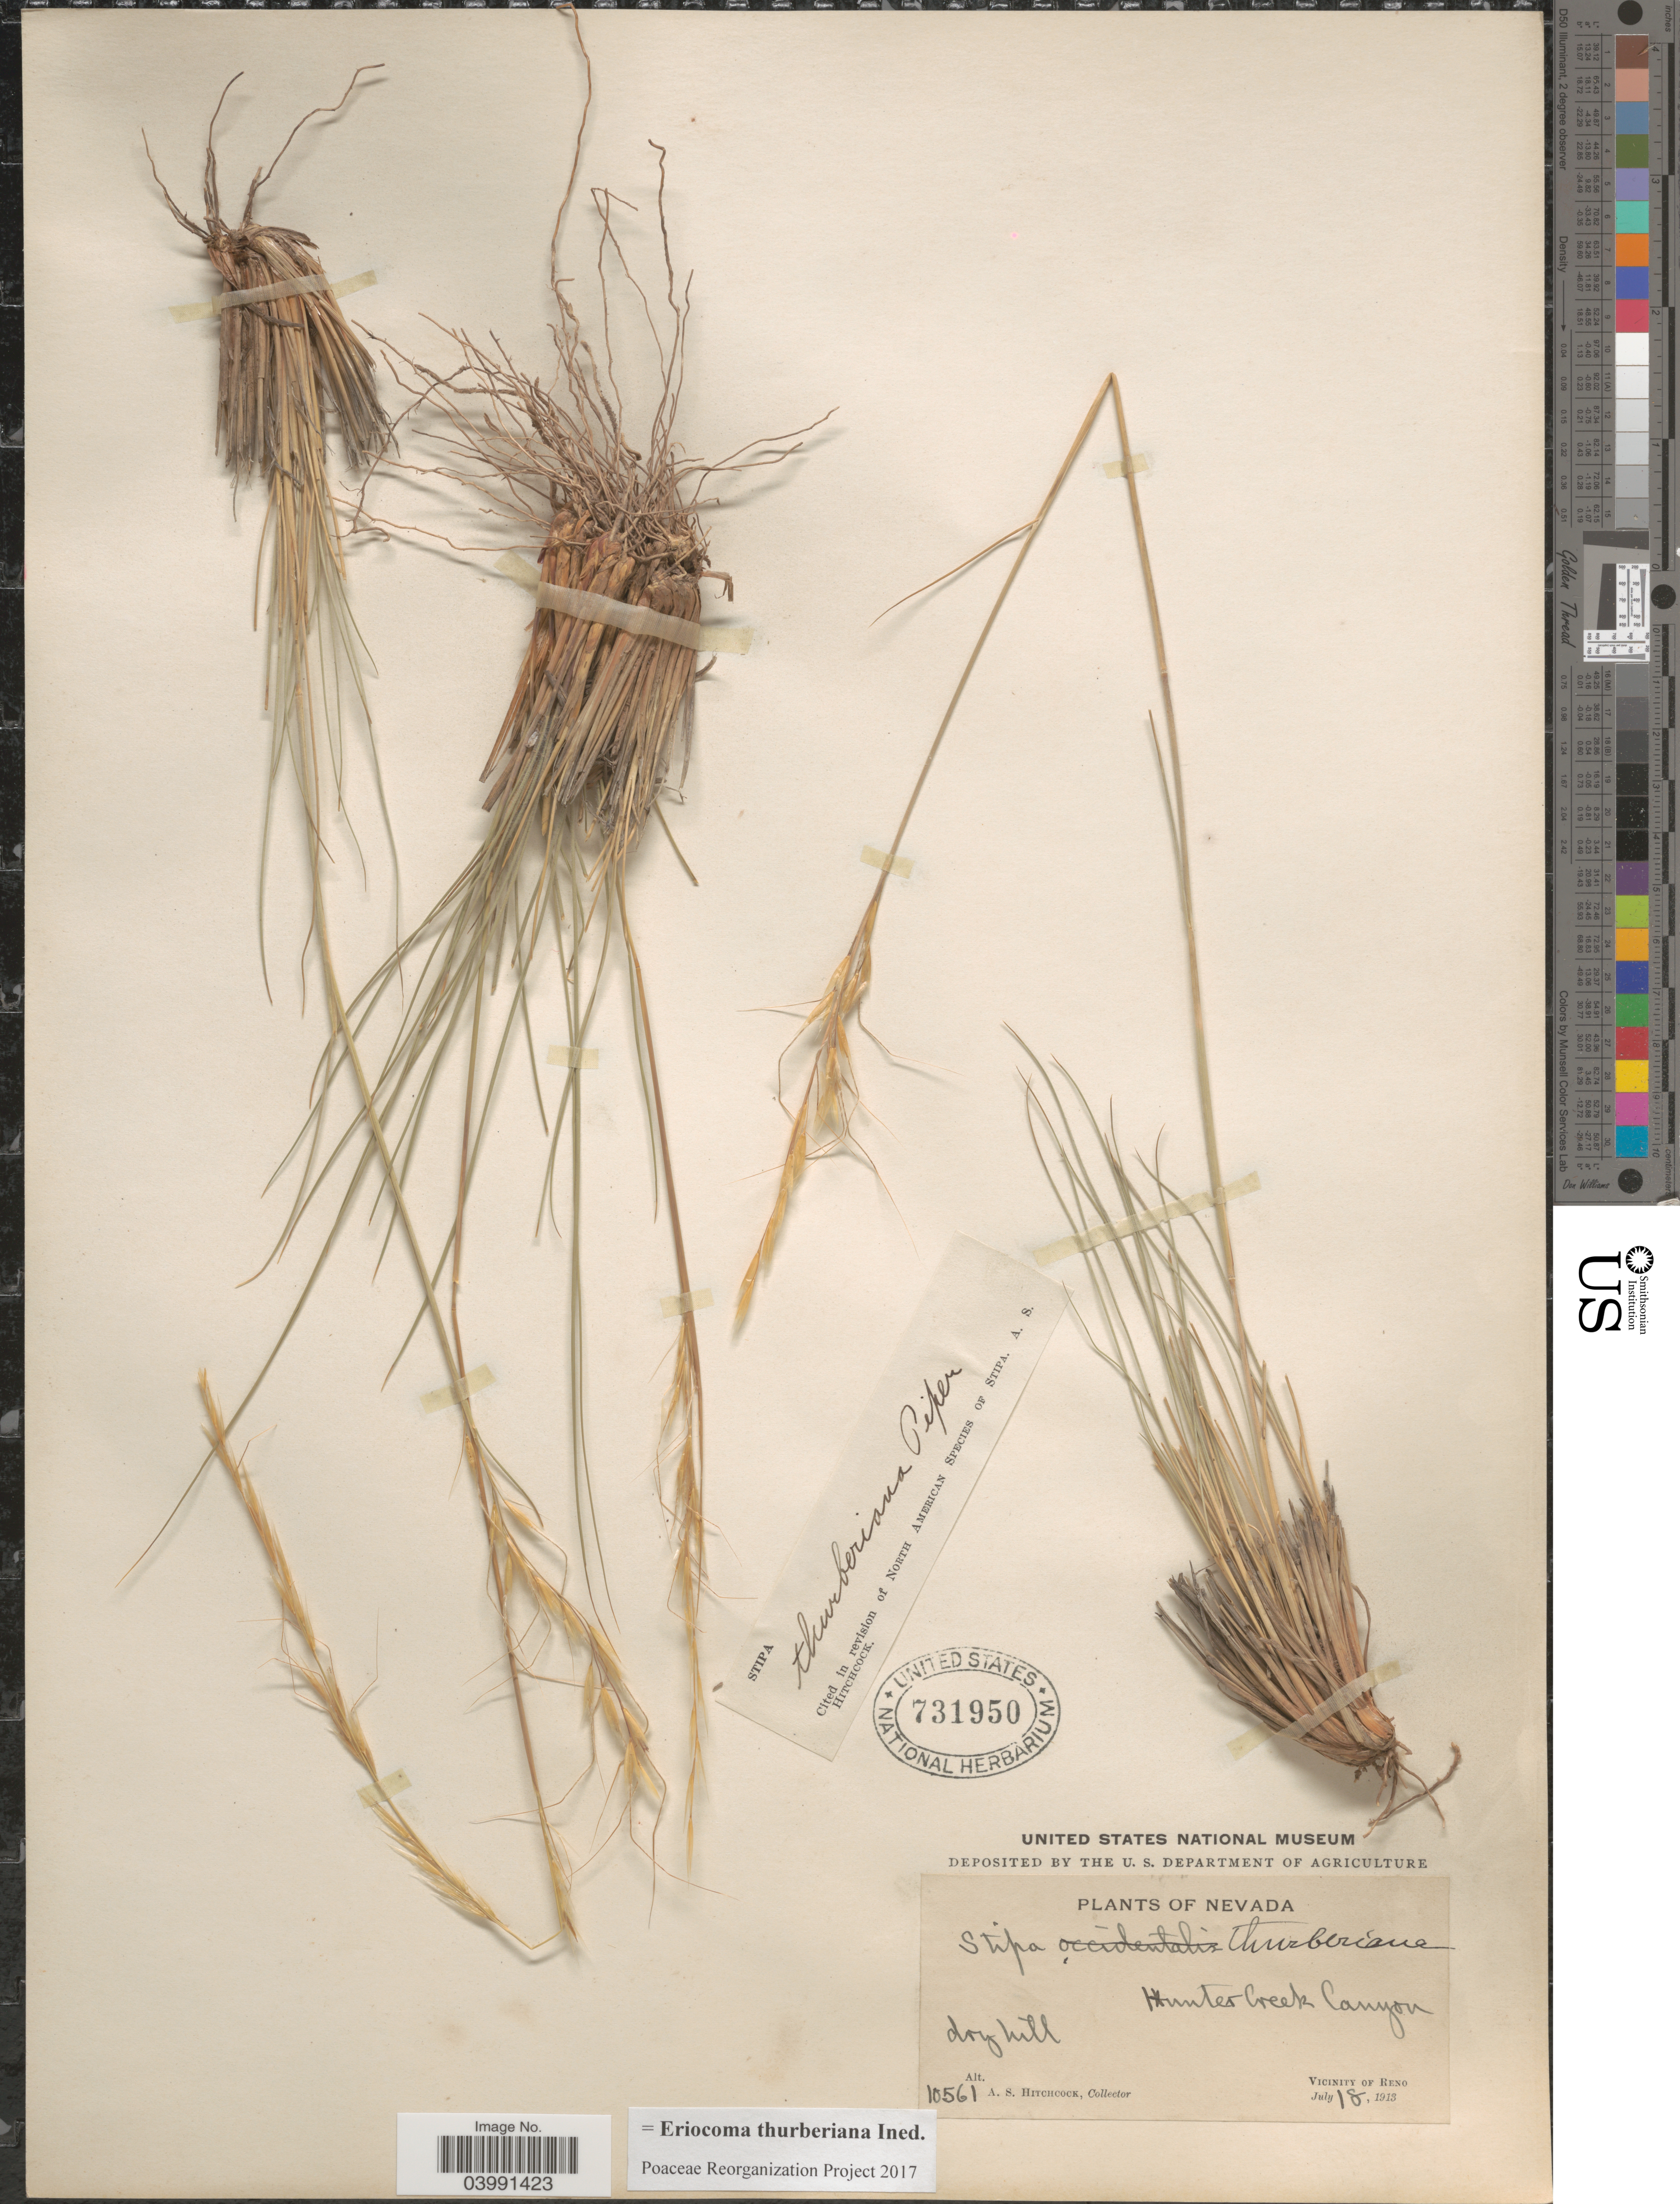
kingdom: Plantae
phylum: Tracheophyta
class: Liliopsida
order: Poales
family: Poaceae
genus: Eriocoma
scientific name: Eriocoma thurberiana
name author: (Piper) Romasch.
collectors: A. S. Hitchcock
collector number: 10561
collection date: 1913-07-18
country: United States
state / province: Nevada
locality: Hunter Creek Canyon. Vicinity of Reno.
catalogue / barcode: US 731950